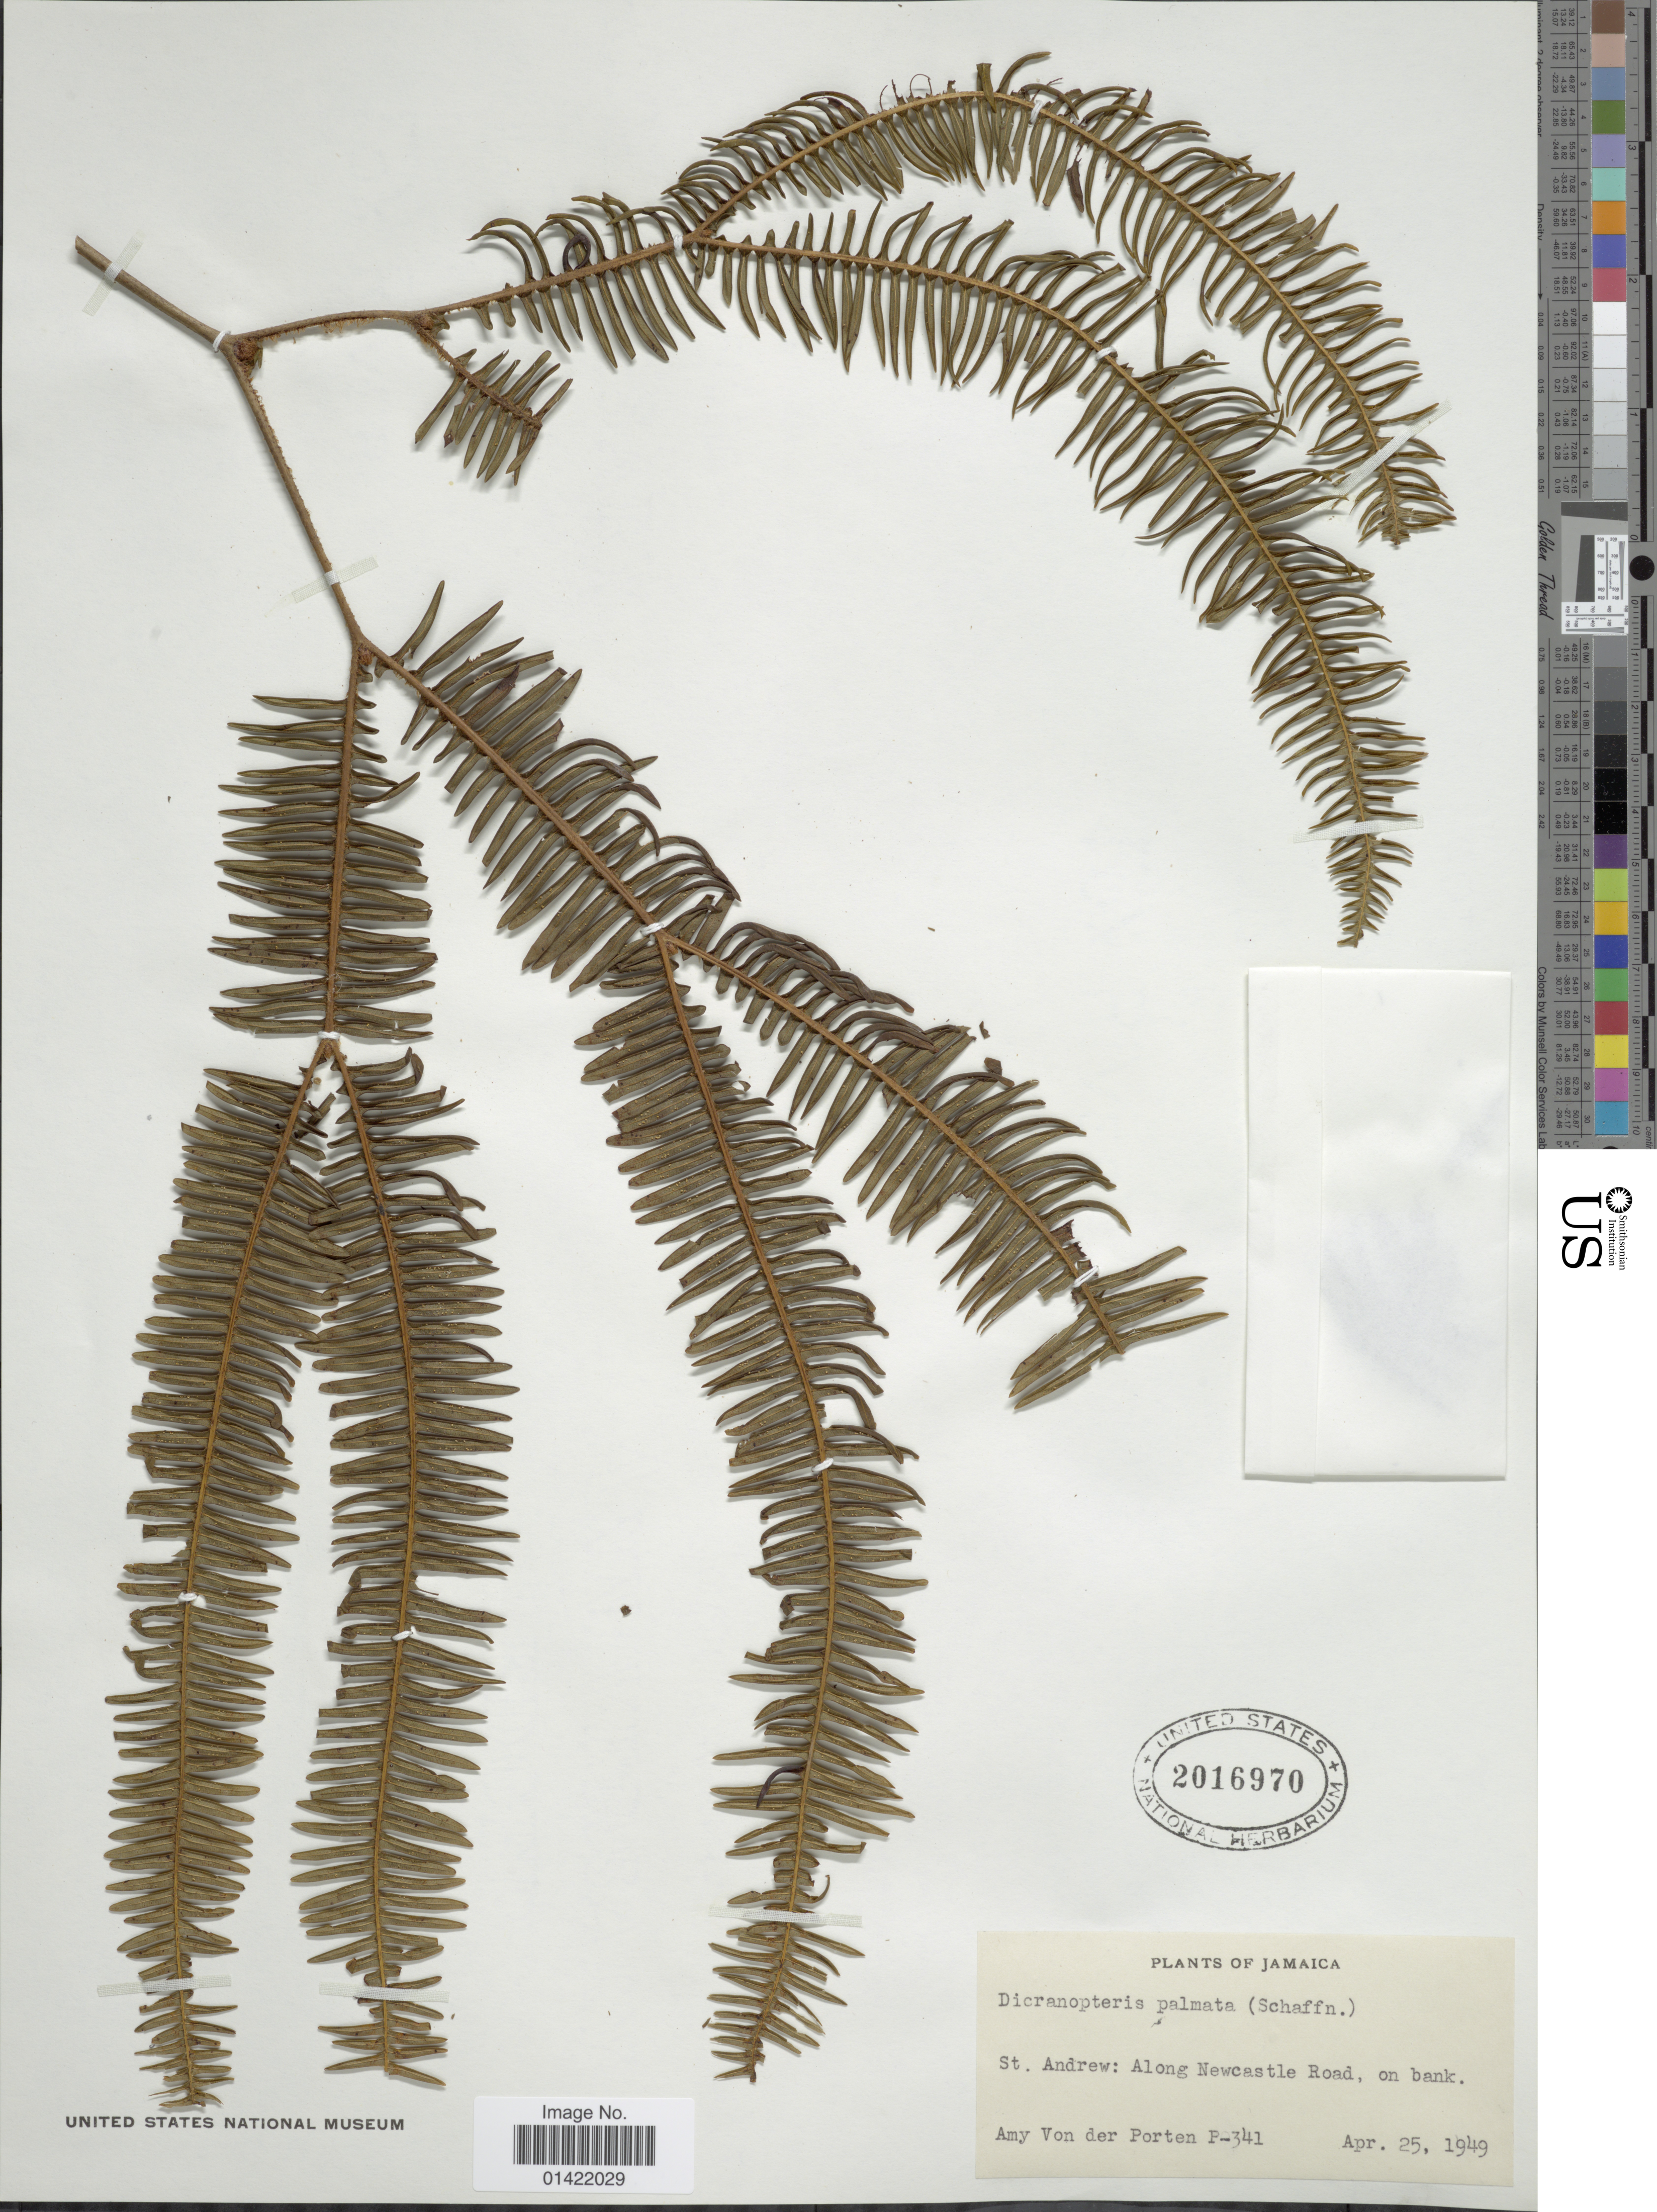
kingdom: Plantae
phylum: Tracheophyta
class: Polypodiopsida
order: Gleicheniales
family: Gleicheniaceae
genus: Sticherus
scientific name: Sticherus furcatus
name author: (L.) Ching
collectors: A. von der Porten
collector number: P-341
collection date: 1949-04-25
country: Jamaica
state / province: Saint Andrew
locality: St. Andrew: Along Newcastle Road.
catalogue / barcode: US 2016970